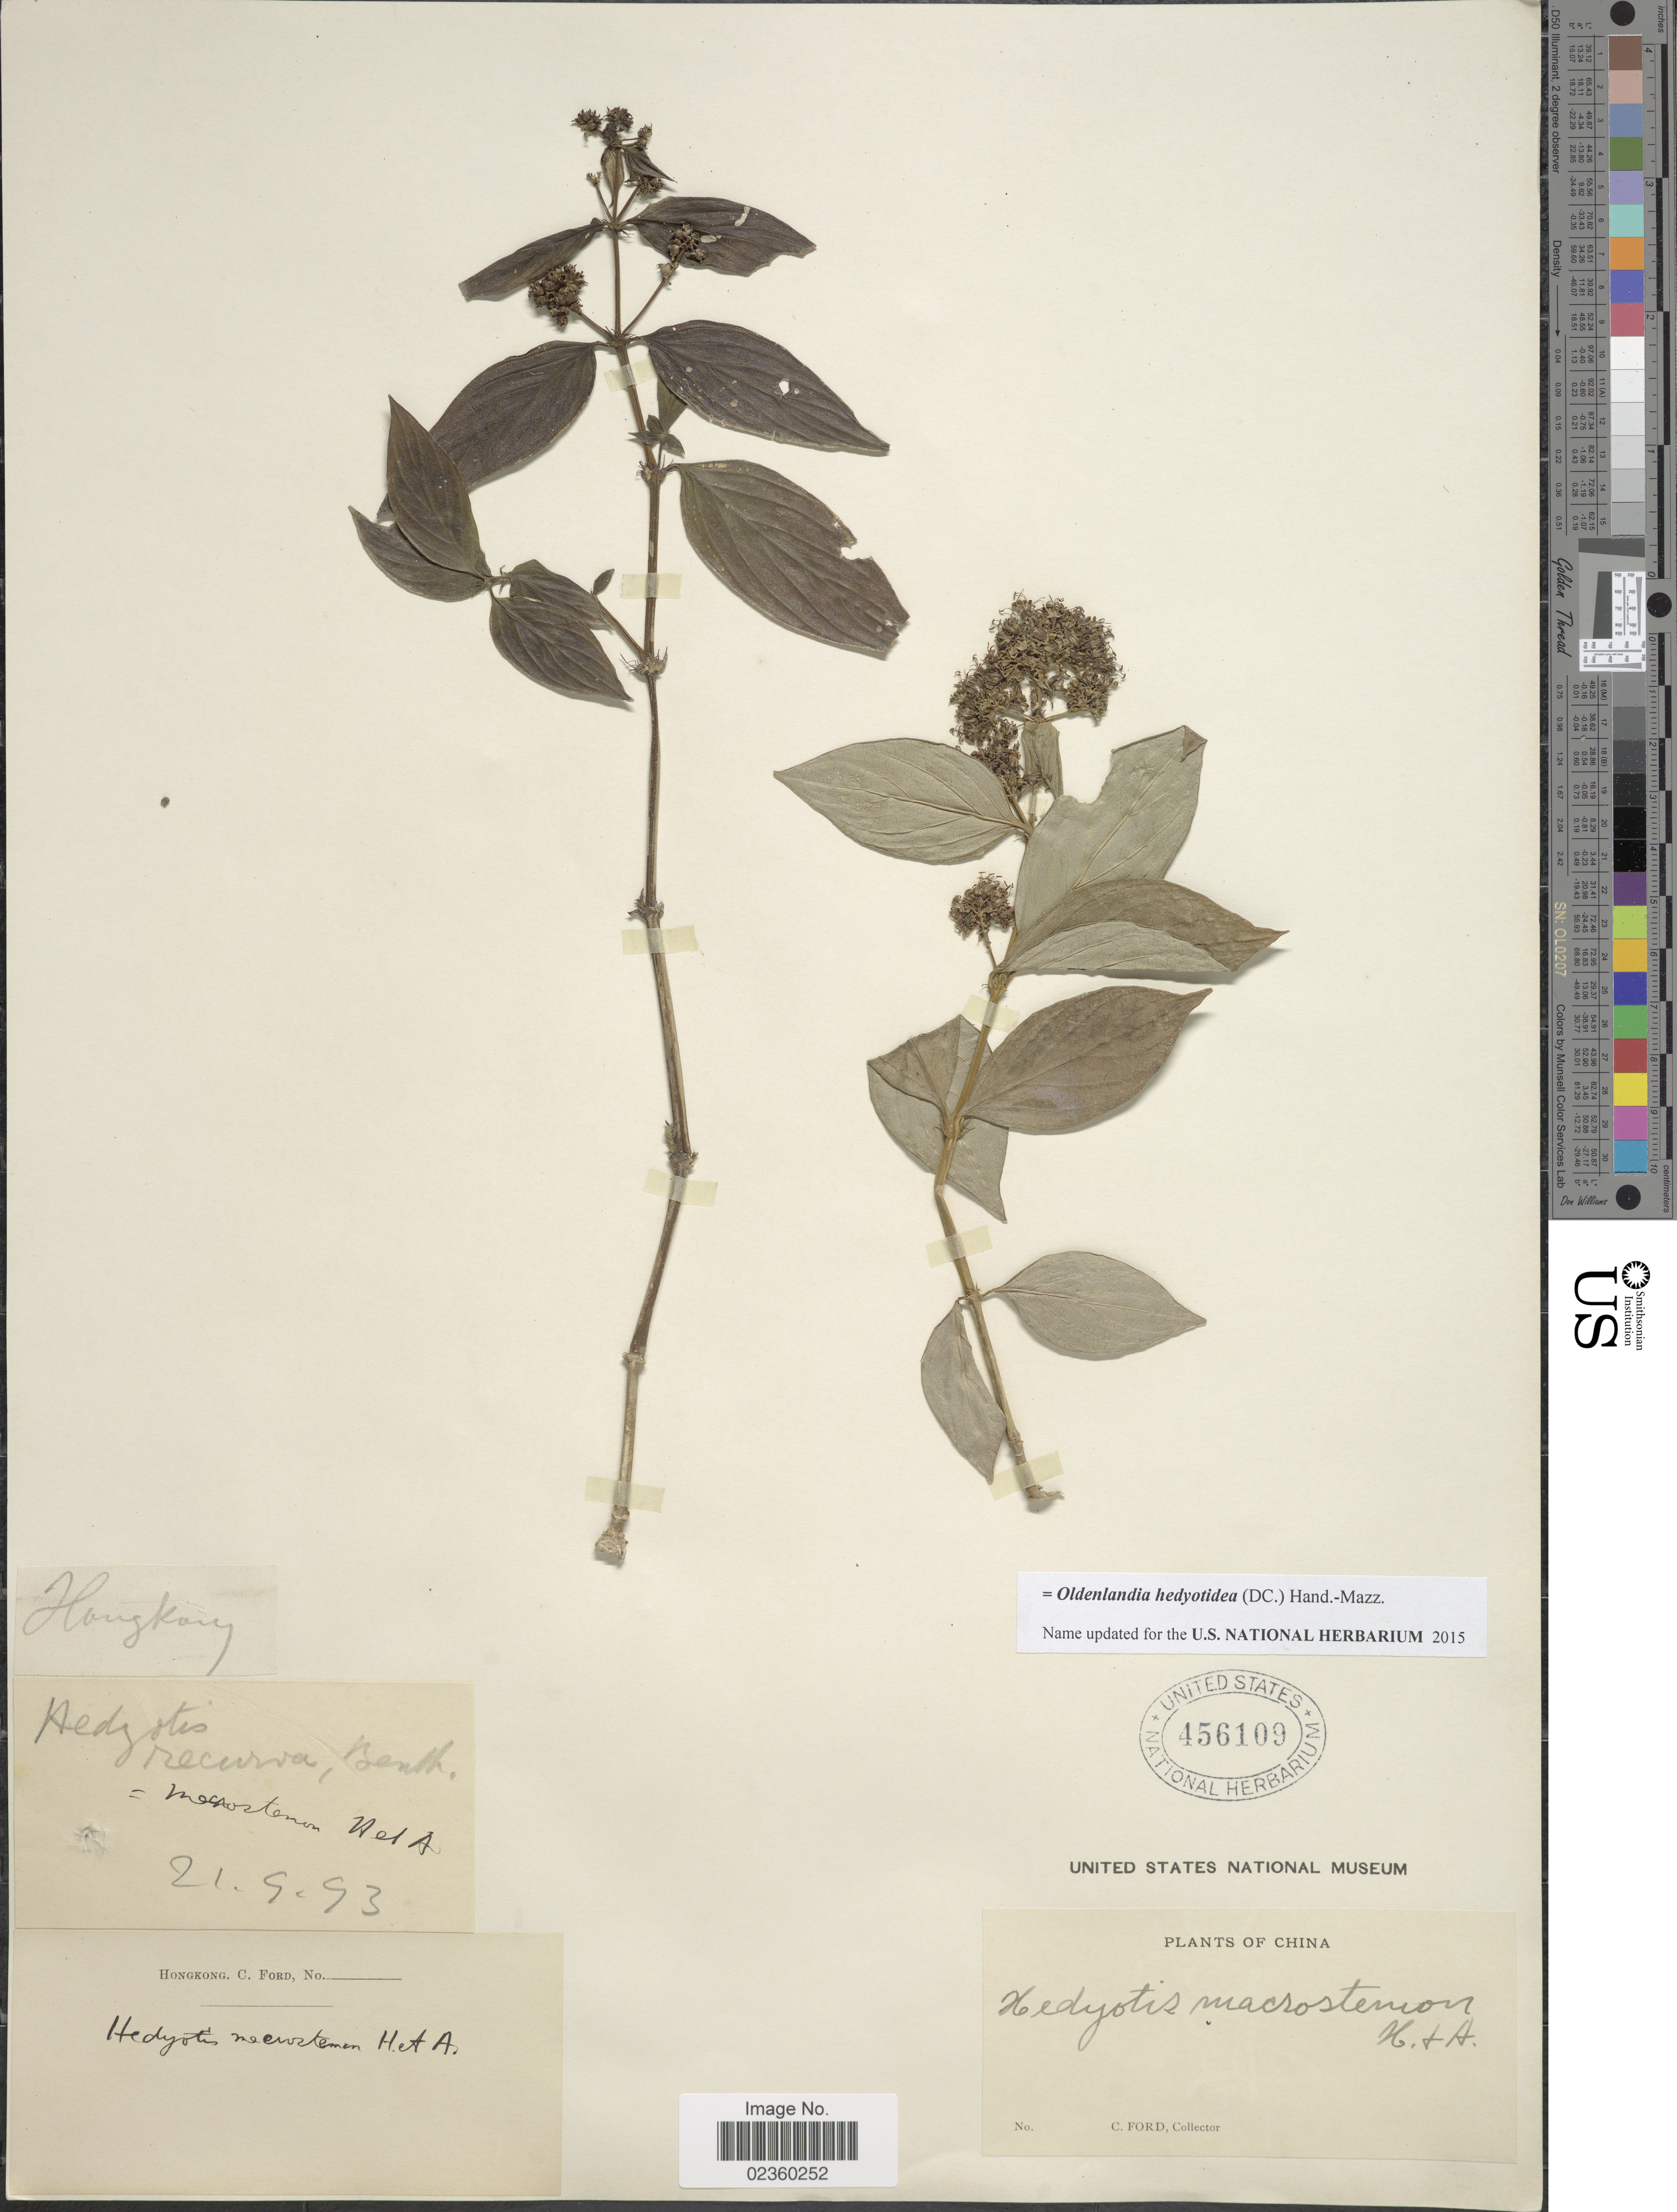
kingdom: Plantae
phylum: Tracheophyta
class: Magnoliopsida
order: Gentianales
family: Rubiaceae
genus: Dimetia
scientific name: Dimetia hedyotidea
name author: (DC.) T.C. Hsu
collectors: C. Ford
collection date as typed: Transcribed d/m/y: 21/9/93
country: China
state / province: Hong Kong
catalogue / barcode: US 456109